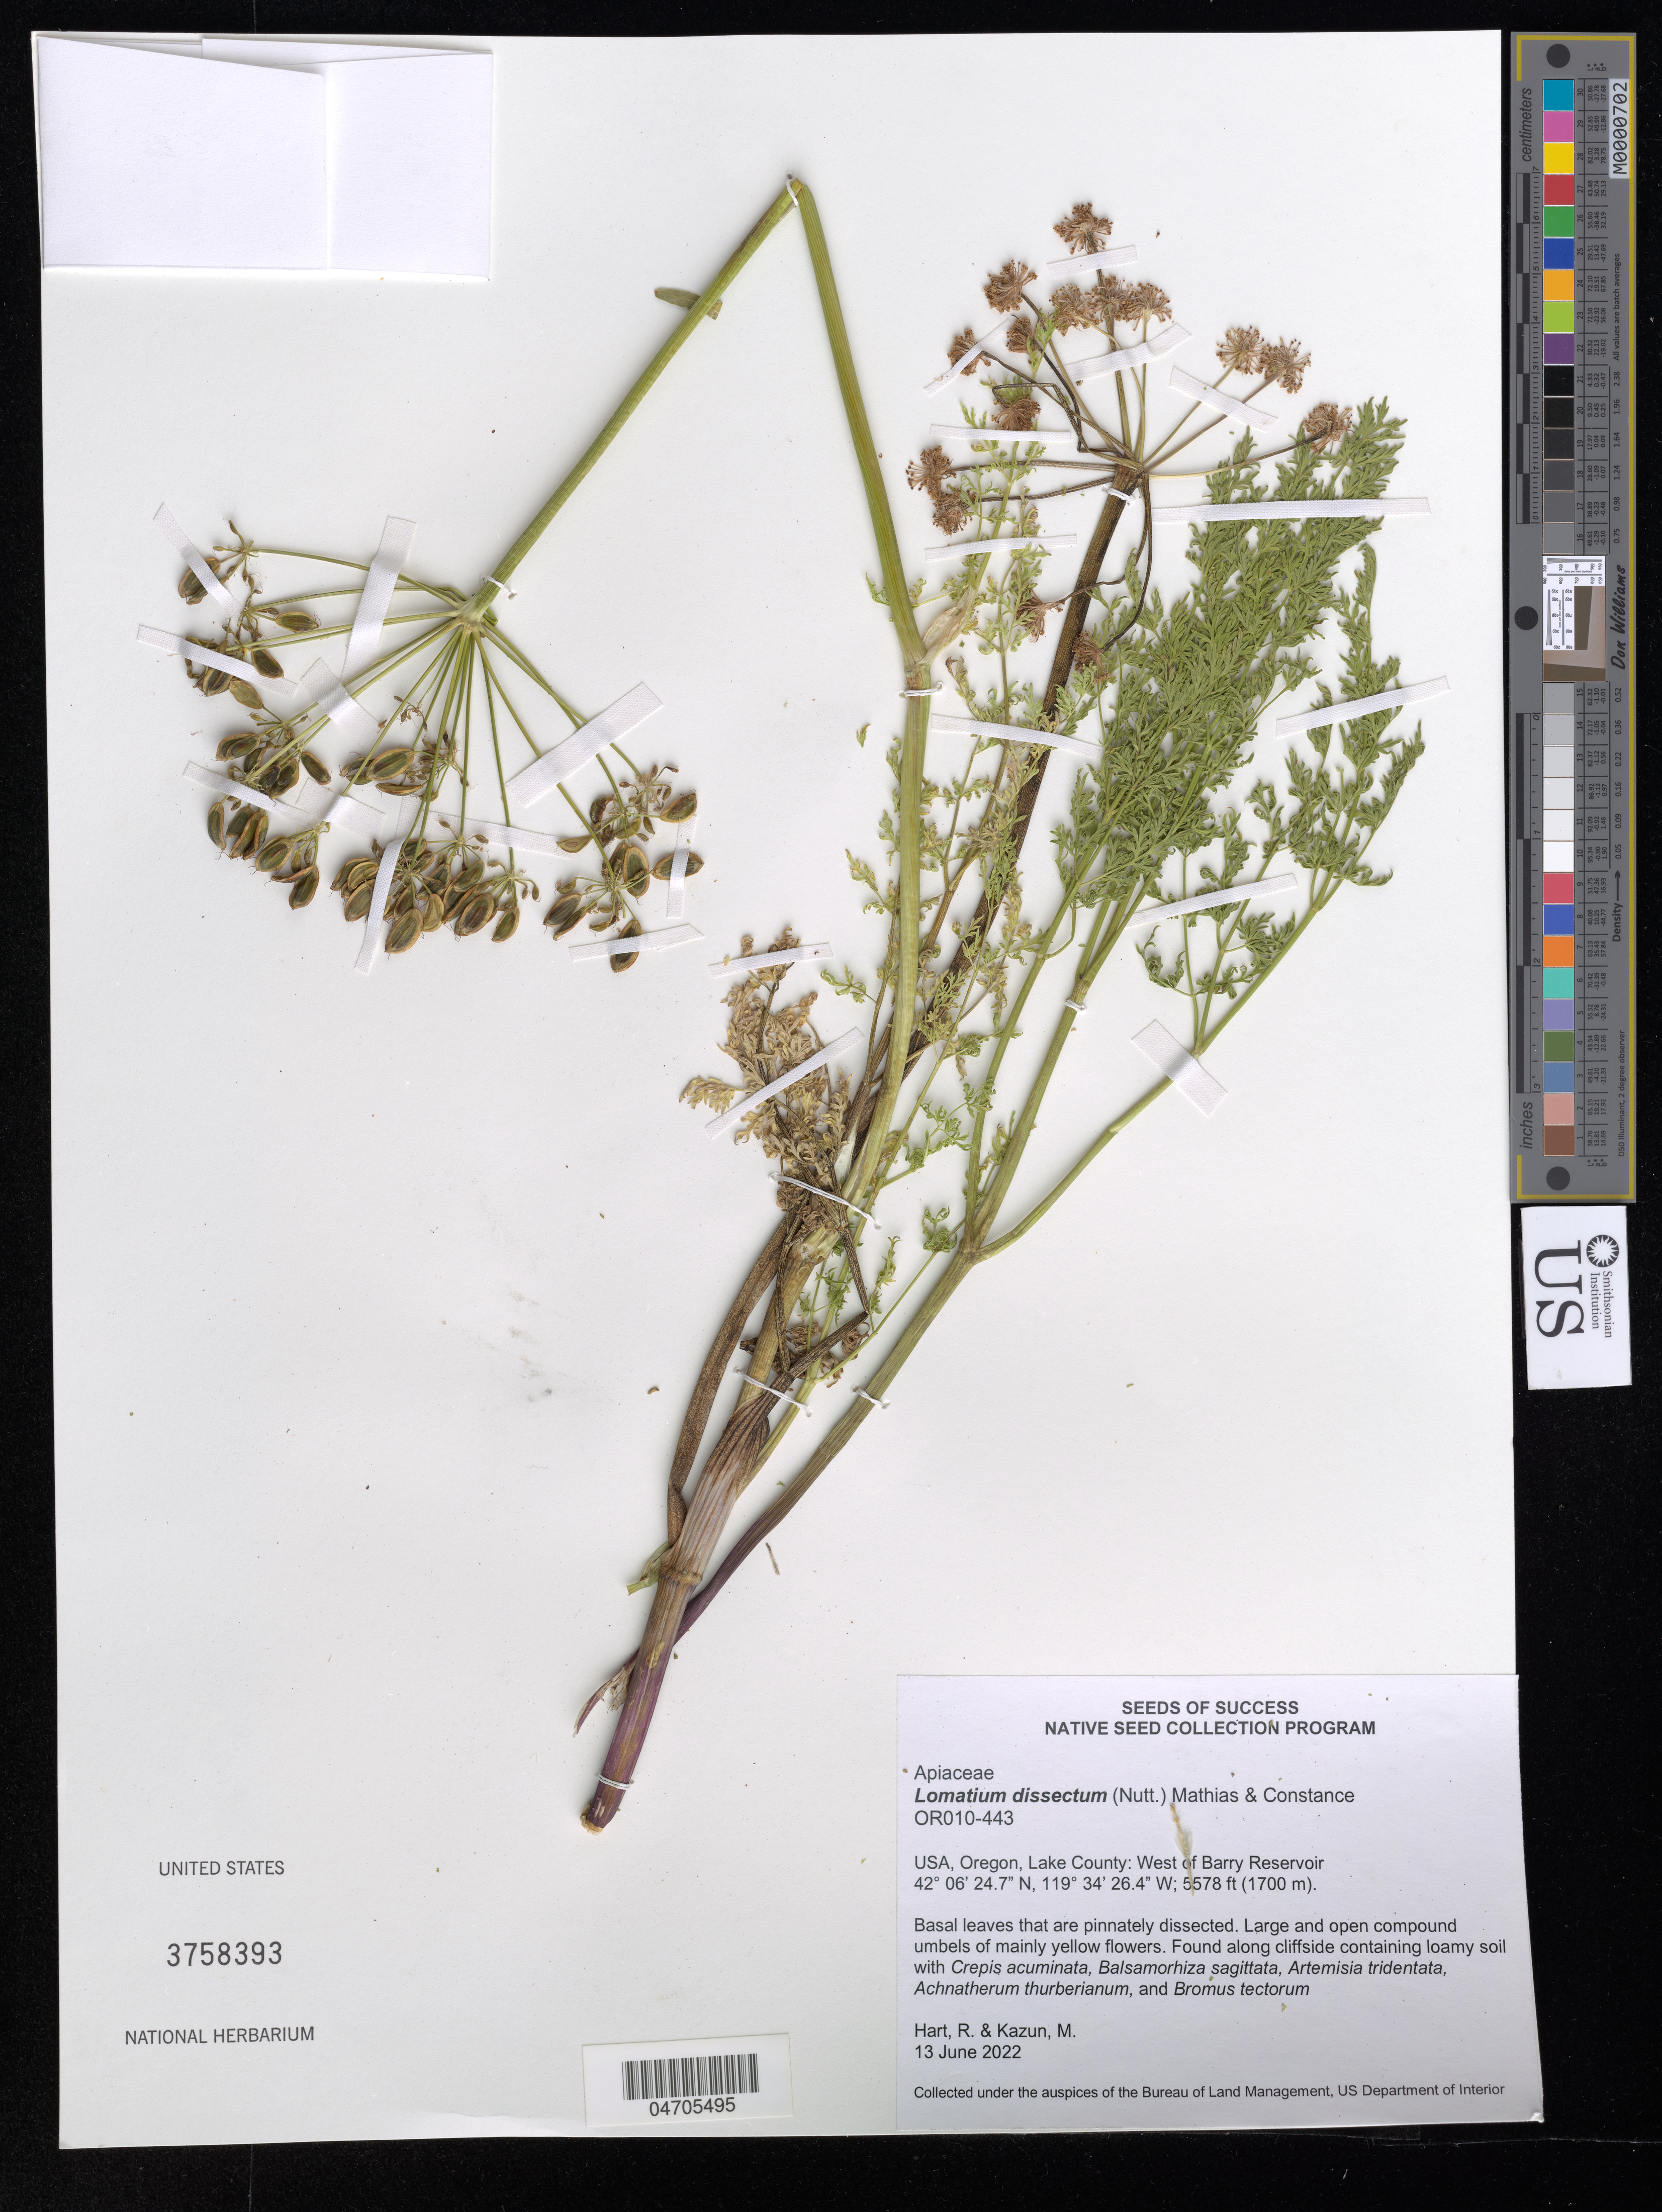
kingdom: Plantae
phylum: Tracheophyta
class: Magnoliopsida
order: Apiales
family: Apiaceae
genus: Lomatium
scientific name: Lomatium dissectum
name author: (Nutt.) Mathias & Constance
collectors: R. A. Hart & M. Kazun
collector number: OR010-443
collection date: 2022-06-13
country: United States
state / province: Oregon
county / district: Lake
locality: Lake County: West of Barry Reservoir.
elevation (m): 1700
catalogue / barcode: US 3758393